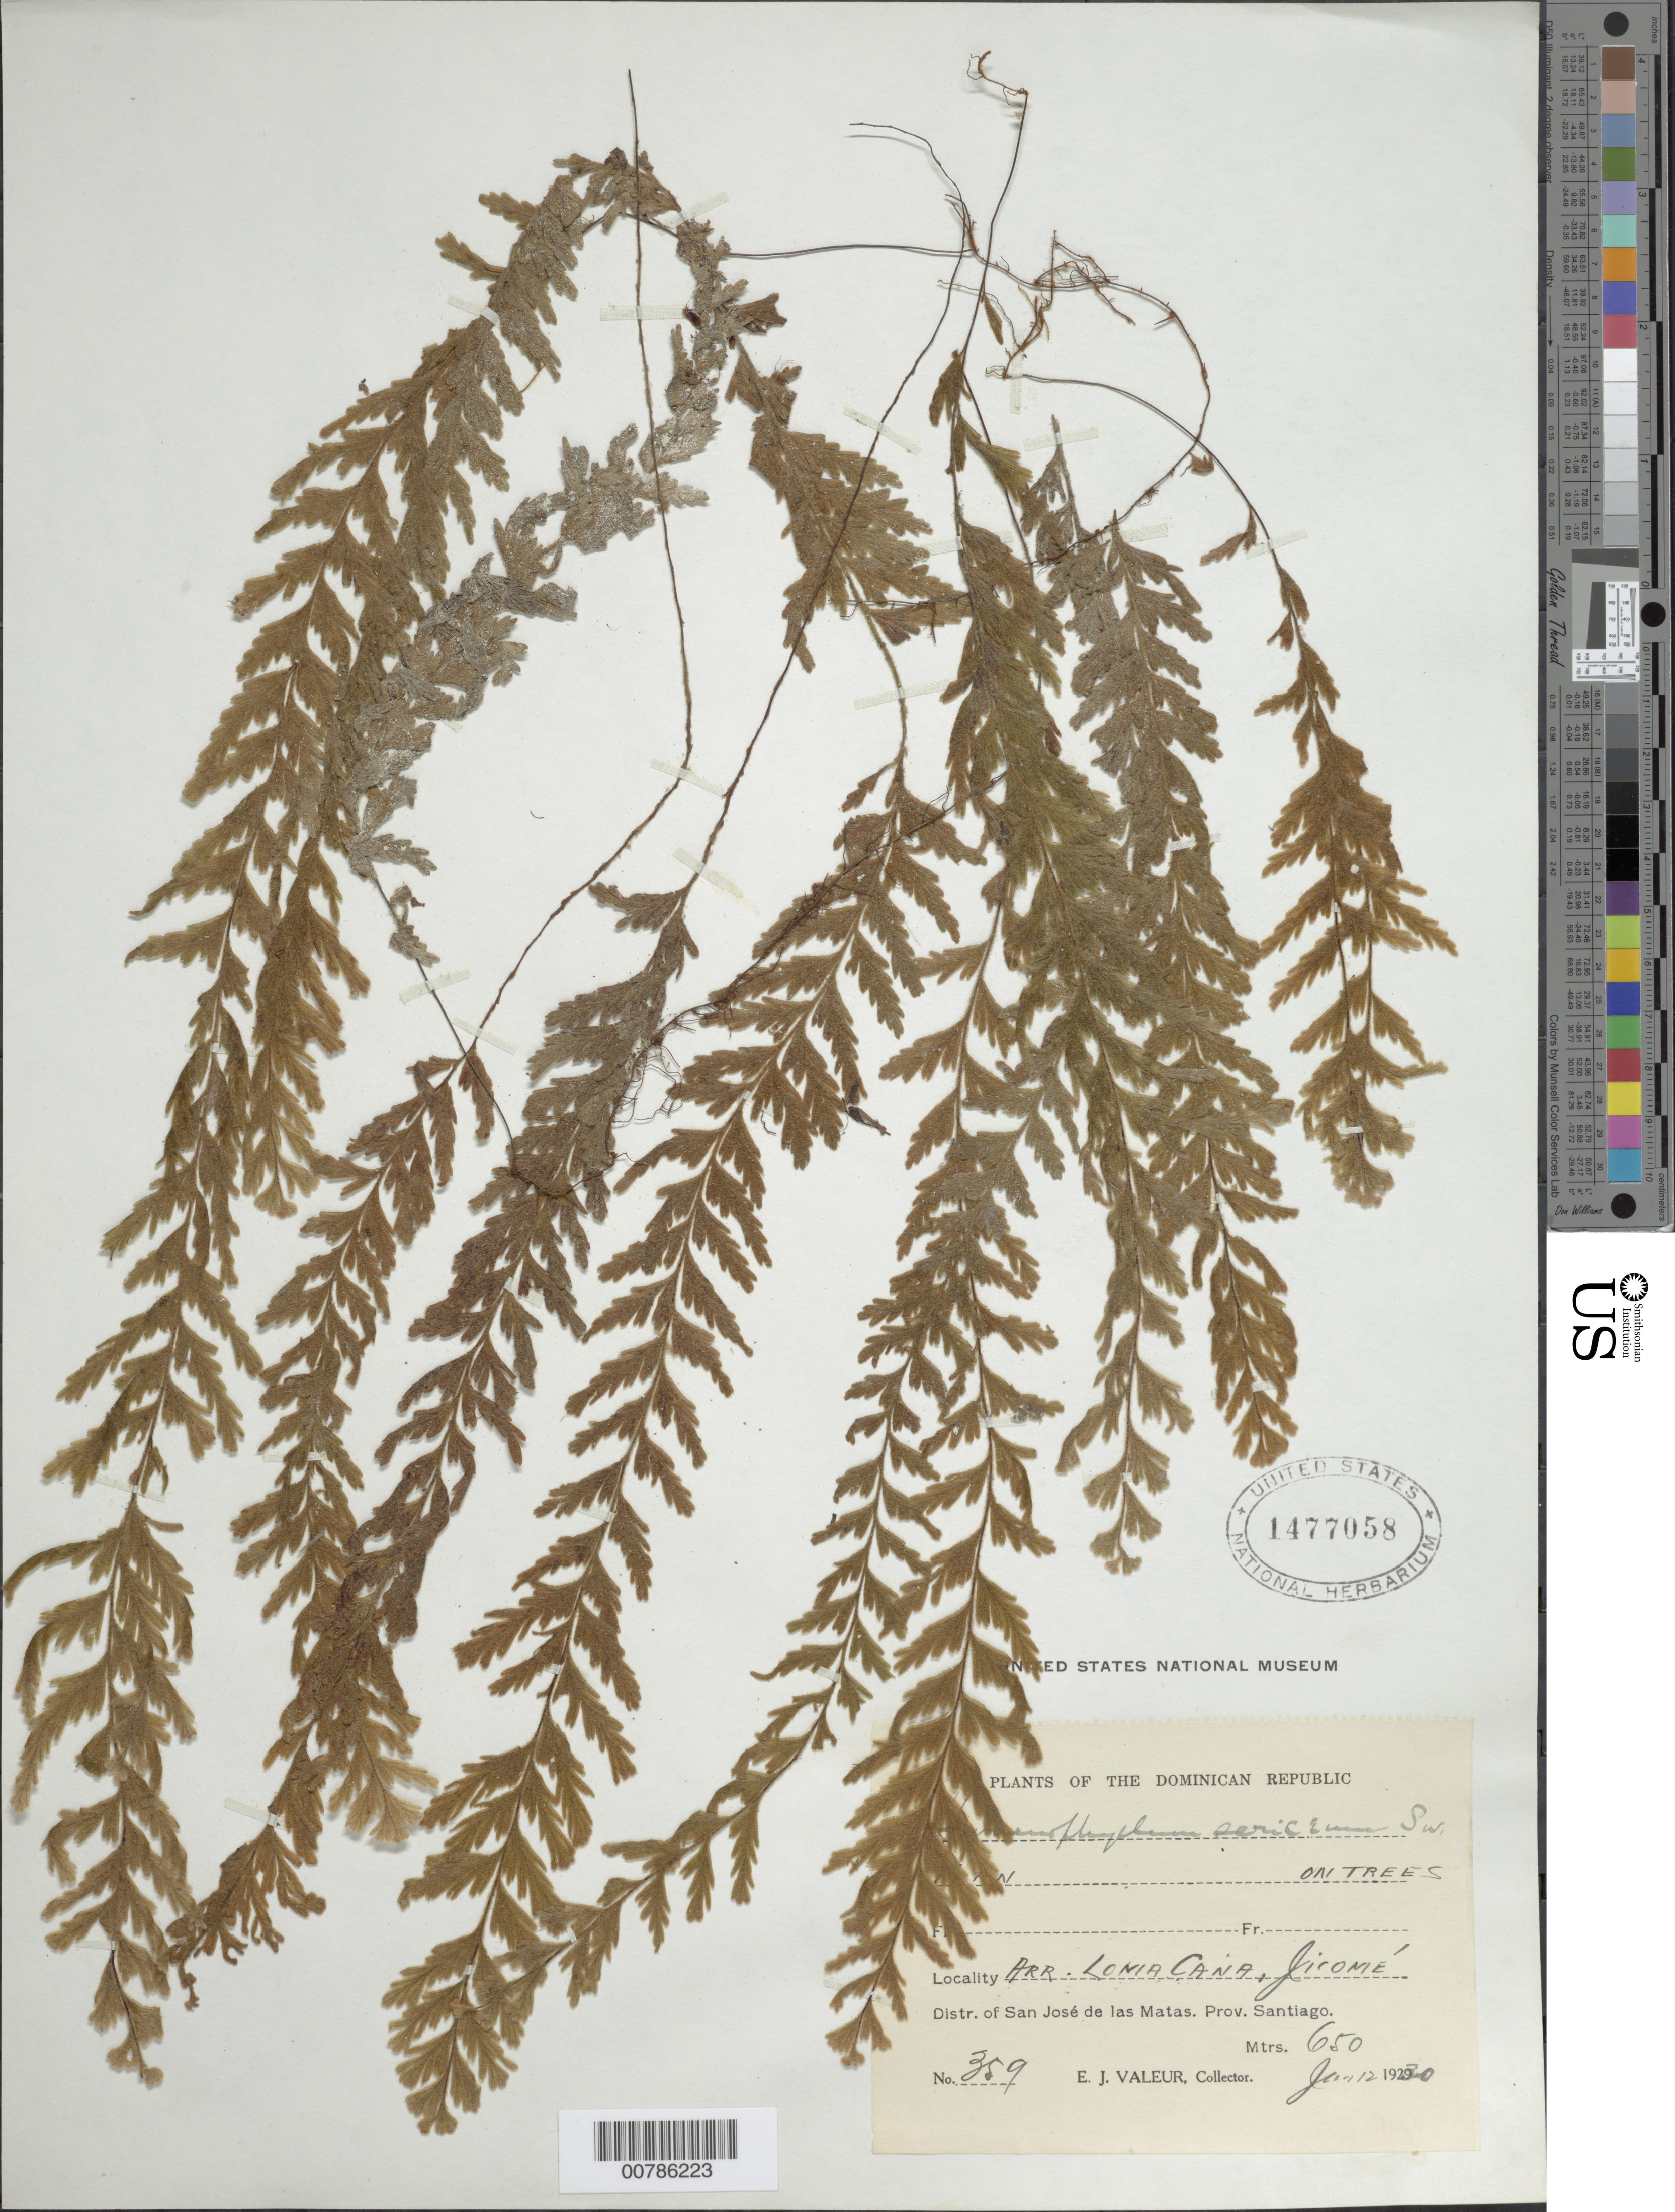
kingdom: Plantae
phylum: Tracheophyta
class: Polypodiopsida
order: Hymenophyllales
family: Hymenophyllaceae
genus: Hymenophyllum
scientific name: Hymenophyllum sericeum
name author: Sw. in Schrad.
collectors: E. Valeur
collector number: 359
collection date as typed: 12 Jan 1930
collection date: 1930-01-12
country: Dominican Republic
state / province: Santiago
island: Hispaniola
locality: Dist. San José de las Matas ; Loma Cania, Jicomé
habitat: On trees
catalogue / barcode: US 1477058